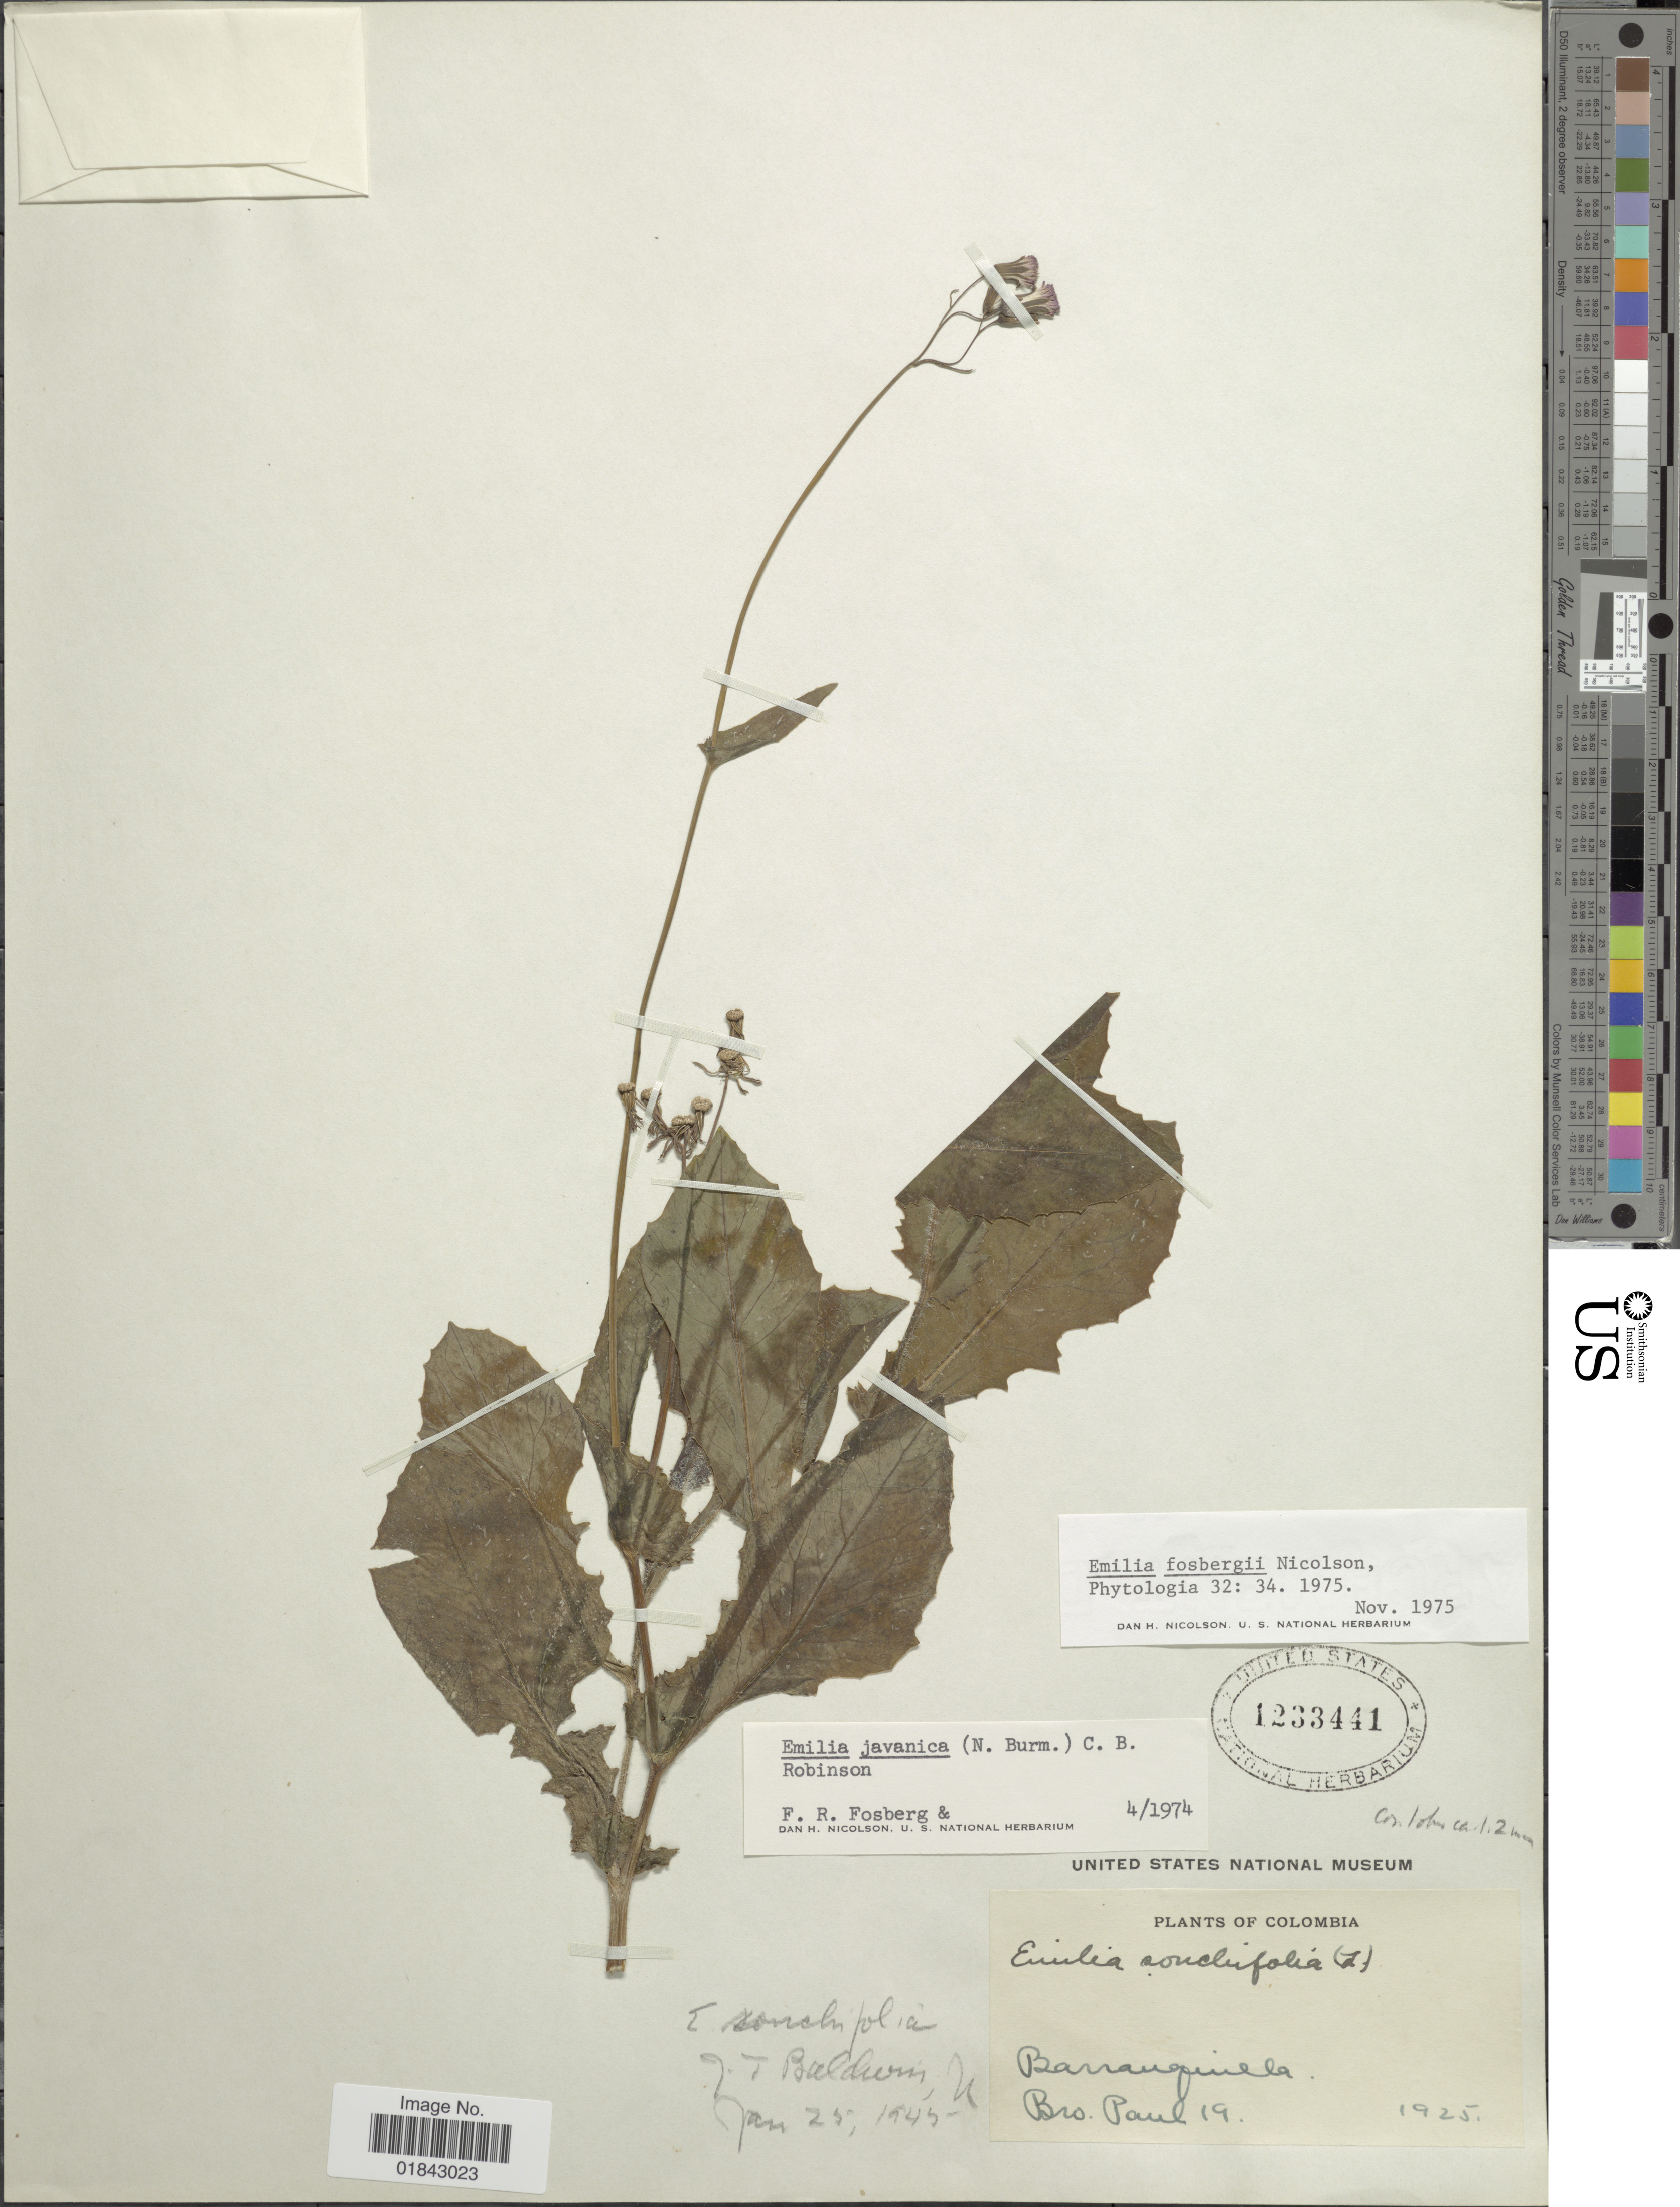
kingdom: Plantae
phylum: Tracheophyta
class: Magnoliopsida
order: Asterales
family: Asteraceae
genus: Emilia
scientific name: Emilia fosbergii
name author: Nicolson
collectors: B. Paul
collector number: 19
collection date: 1925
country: Colombia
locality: Barranquilla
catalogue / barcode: US 1233441